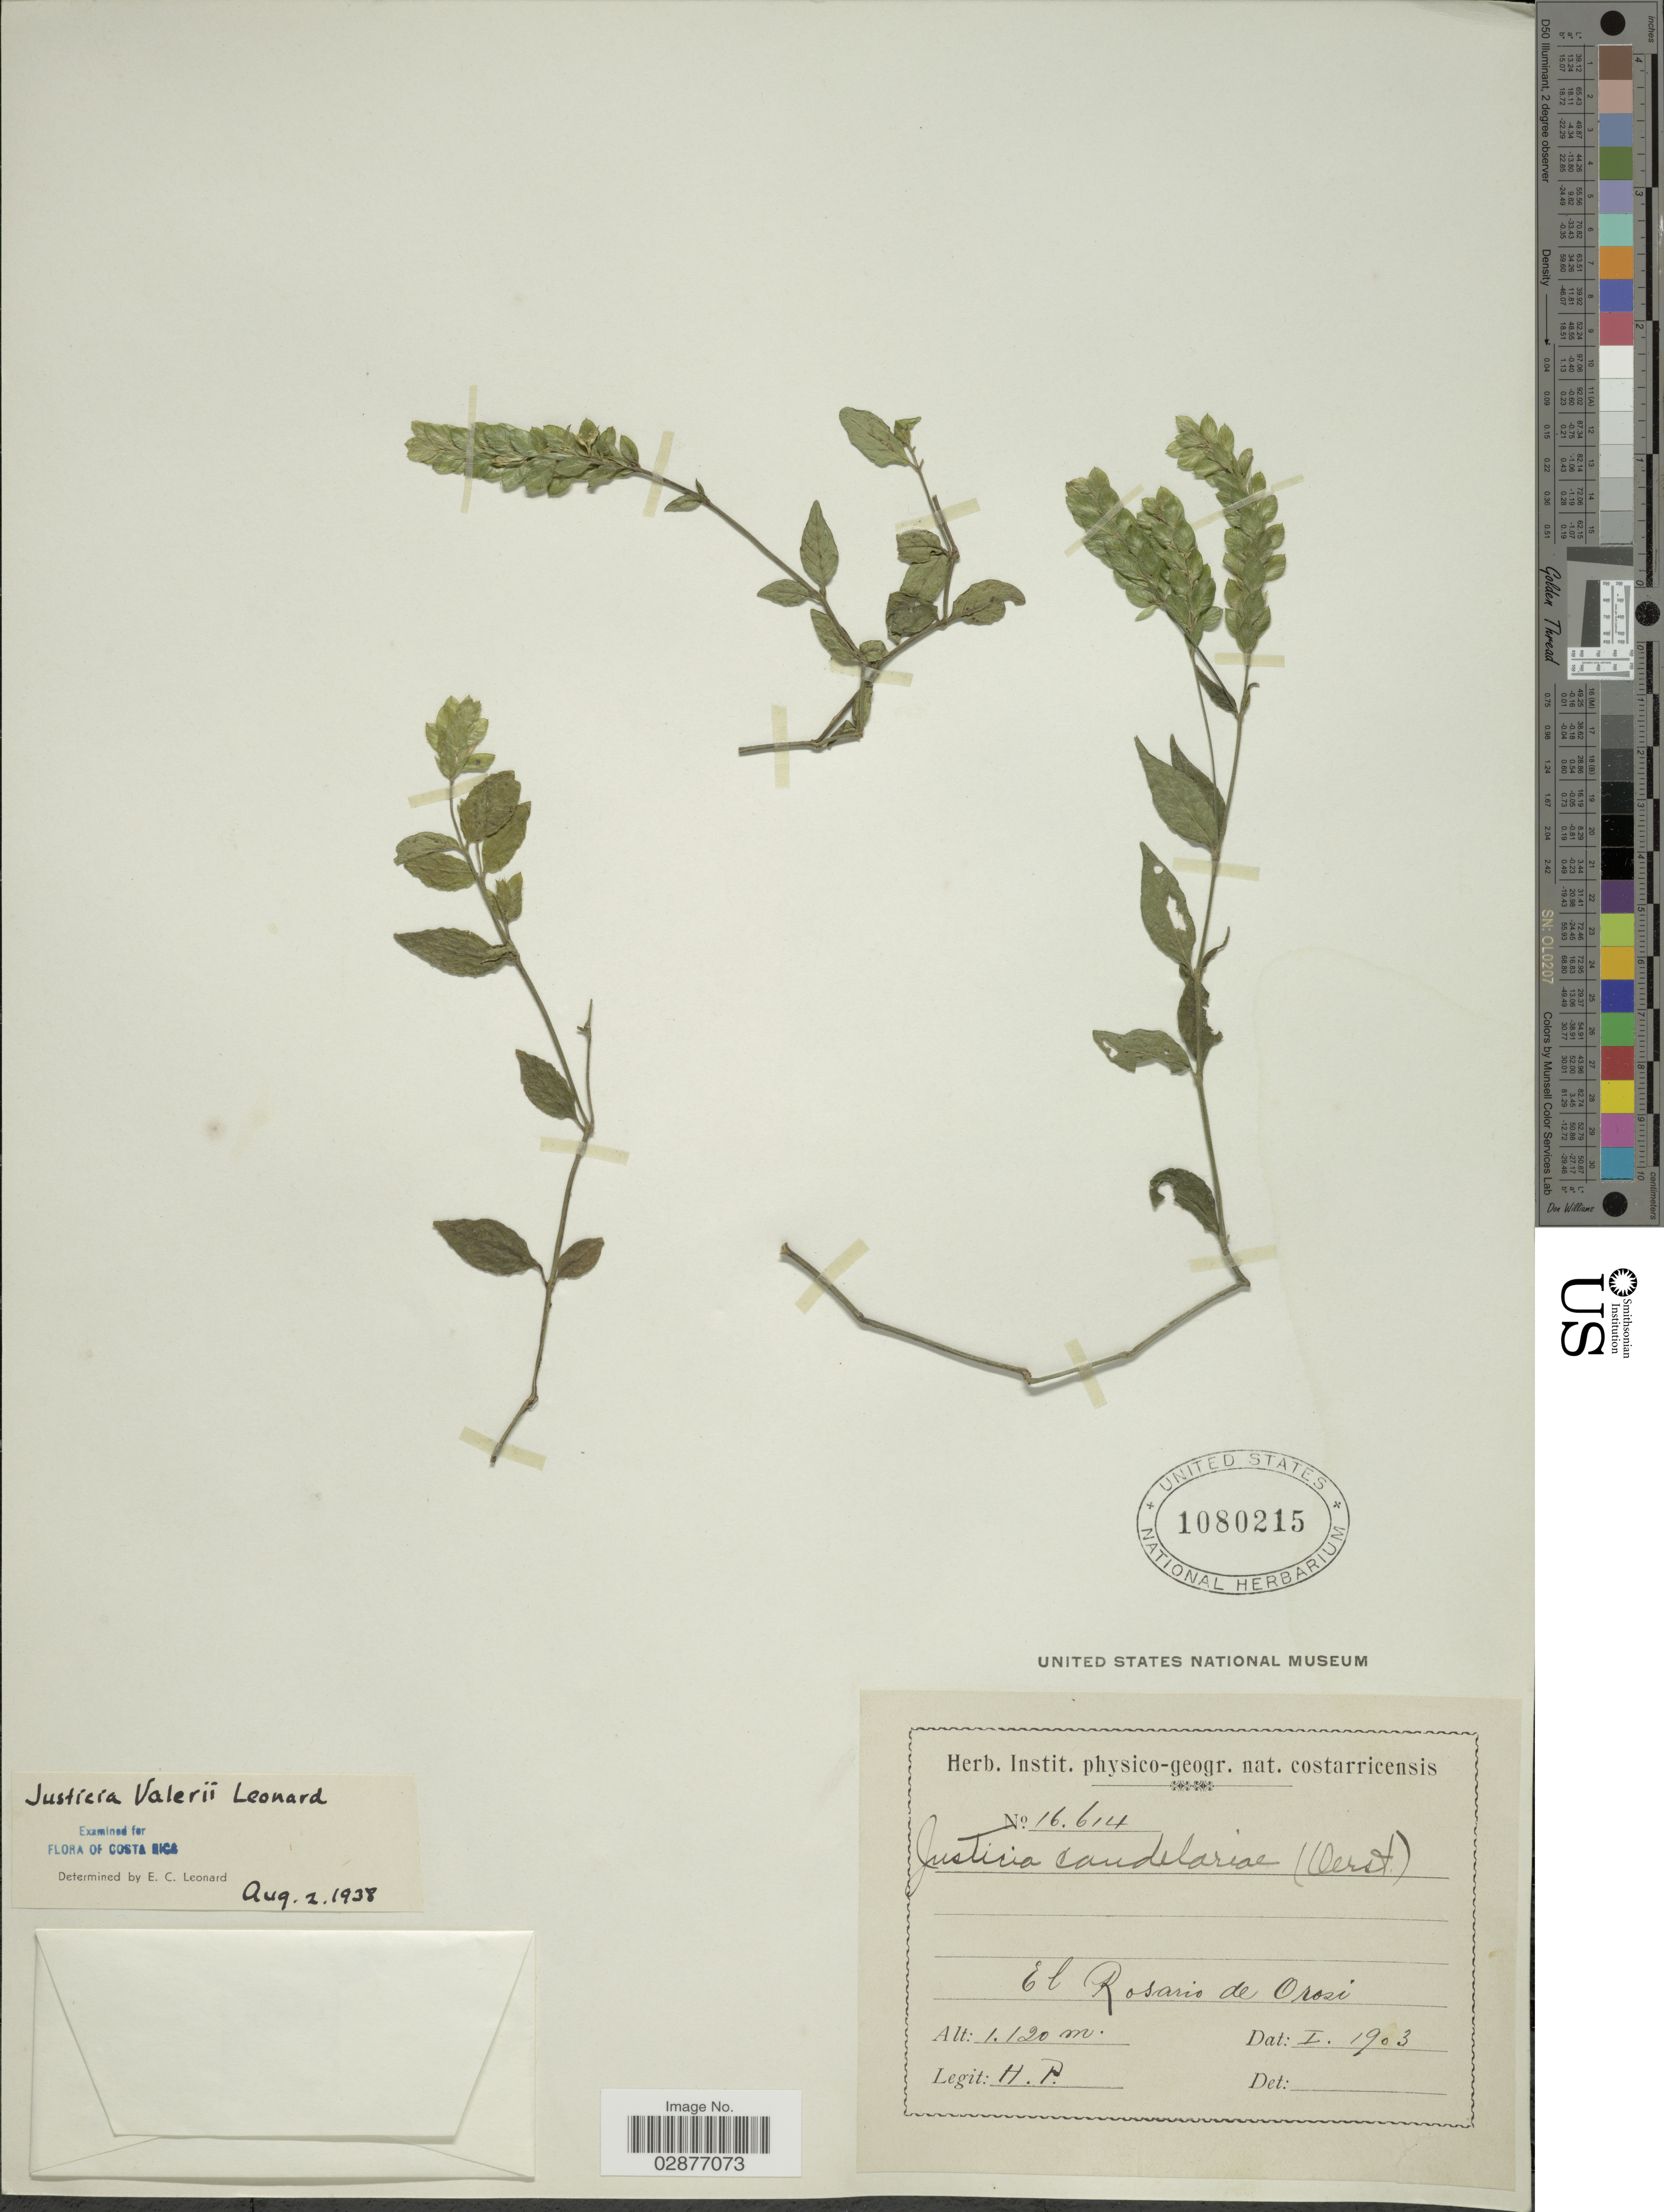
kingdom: Plantae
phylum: Tracheophyta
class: Magnoliopsida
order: Lamiales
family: Acanthaceae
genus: Justicia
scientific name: Justicia valerioi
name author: Leonard in Standl.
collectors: H. P.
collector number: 16614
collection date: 1903-01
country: Costa Rica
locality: El Rosario de Orosi.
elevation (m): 1120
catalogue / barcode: US 1080215